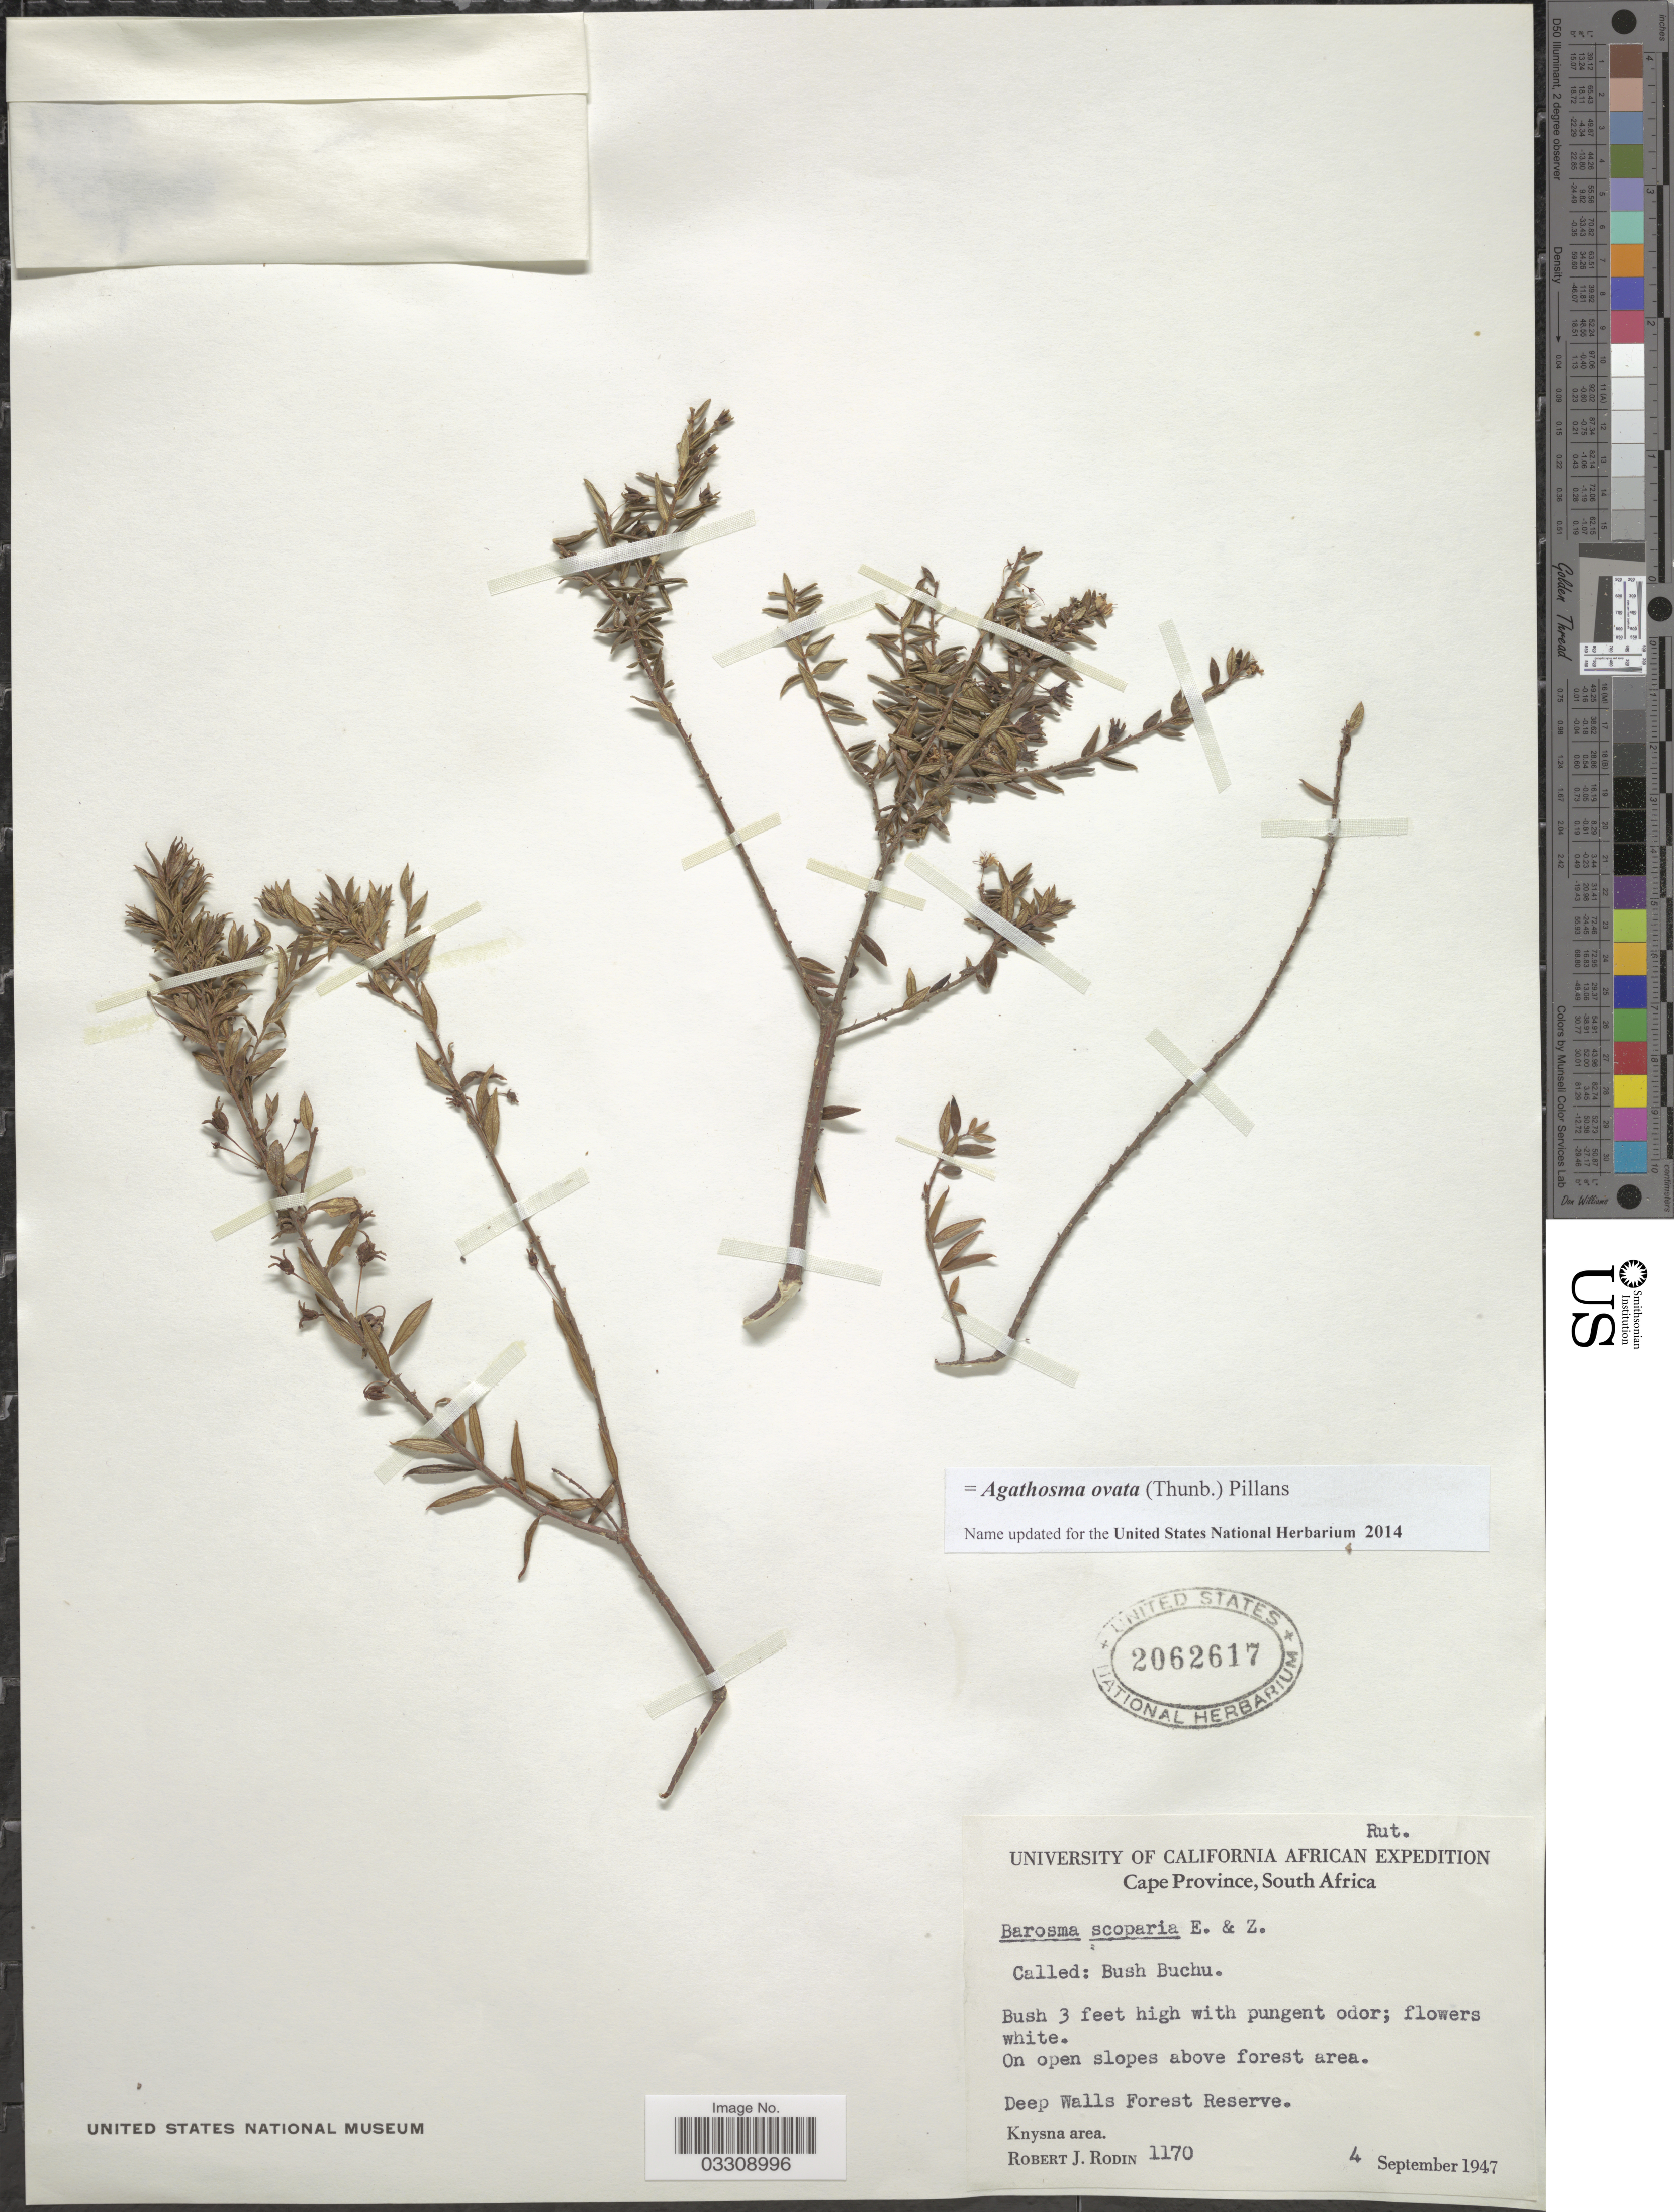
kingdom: Plantae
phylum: Tracheophyta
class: Magnoliopsida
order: Sapindales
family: Rutaceae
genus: Agathosma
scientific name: Agathosma ovata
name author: (Thunb.) Pillans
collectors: R. J. Rodin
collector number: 1170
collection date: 1947-09-04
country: South Africa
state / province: Western Cape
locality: Deep Walls Forest Reserve. Knysna area.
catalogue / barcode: US 2062617